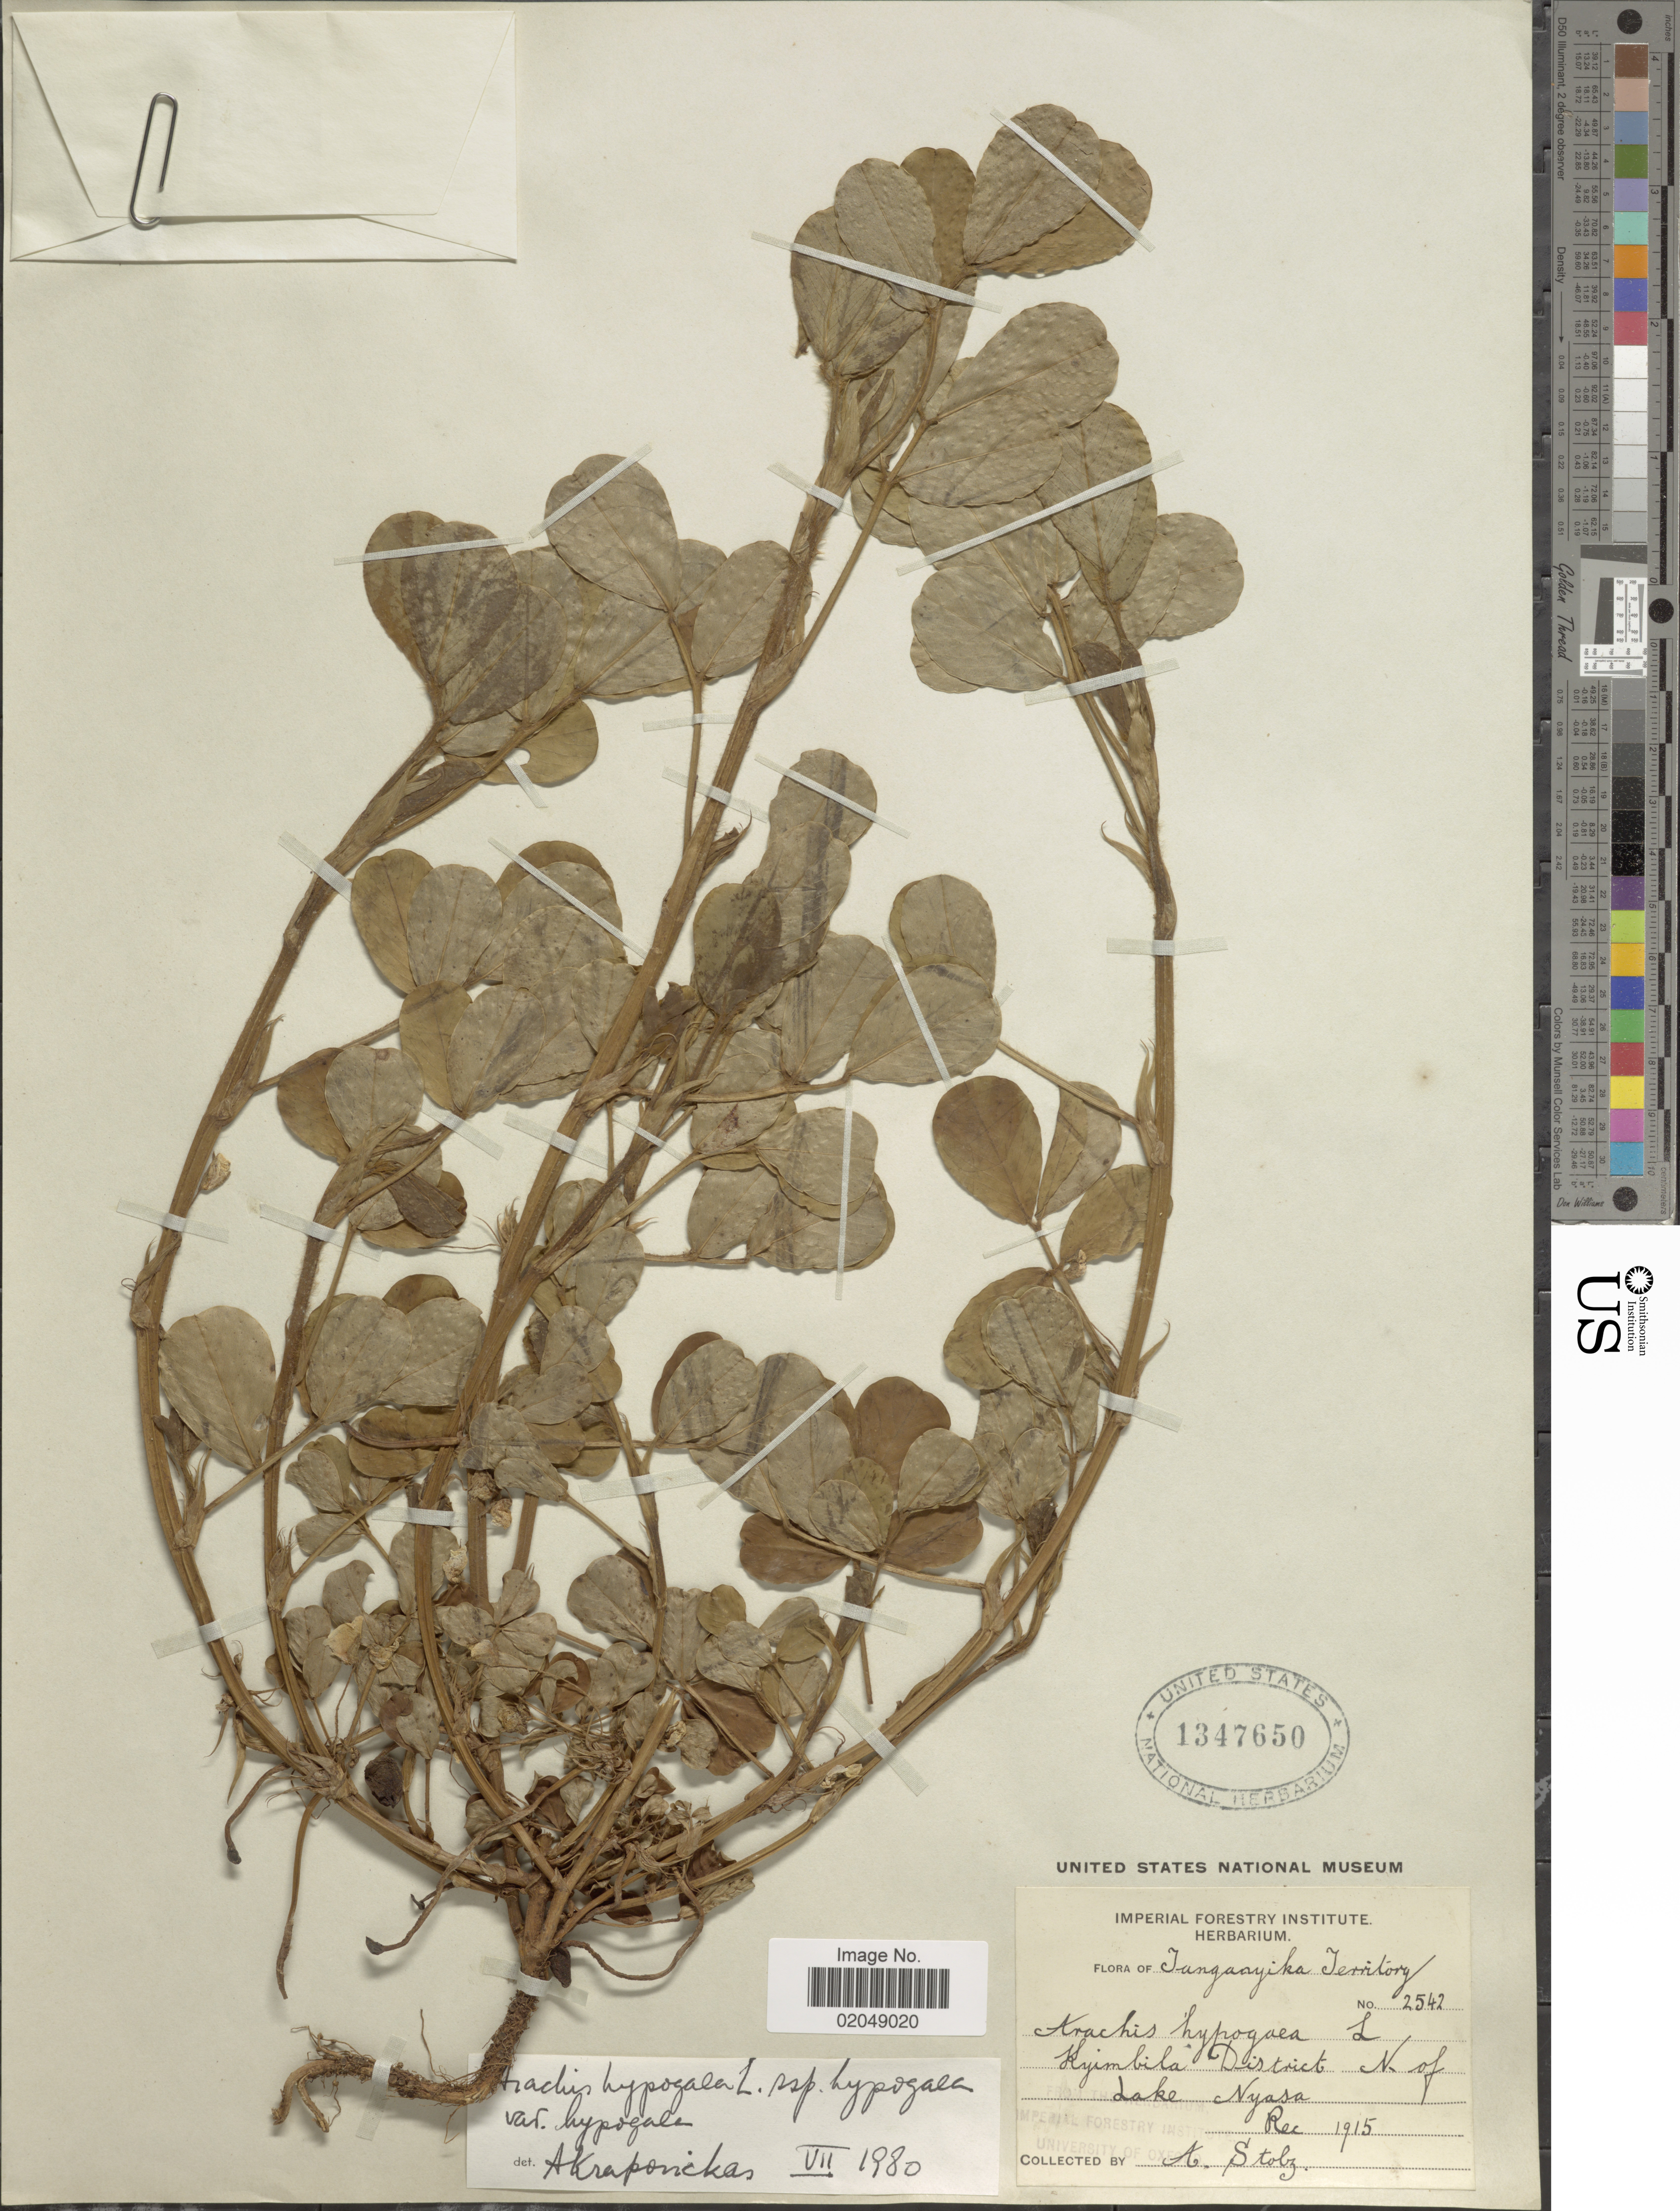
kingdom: Plantae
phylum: Tracheophyta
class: Magnoliopsida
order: Fabales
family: Fabaceae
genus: Arachis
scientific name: Arachis hypogaea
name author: L.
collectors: A. Stolz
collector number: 2542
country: Tanzania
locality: Tanganyika Territory, Kyimbila District, N of Lake Nyasa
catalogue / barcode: US 1347650